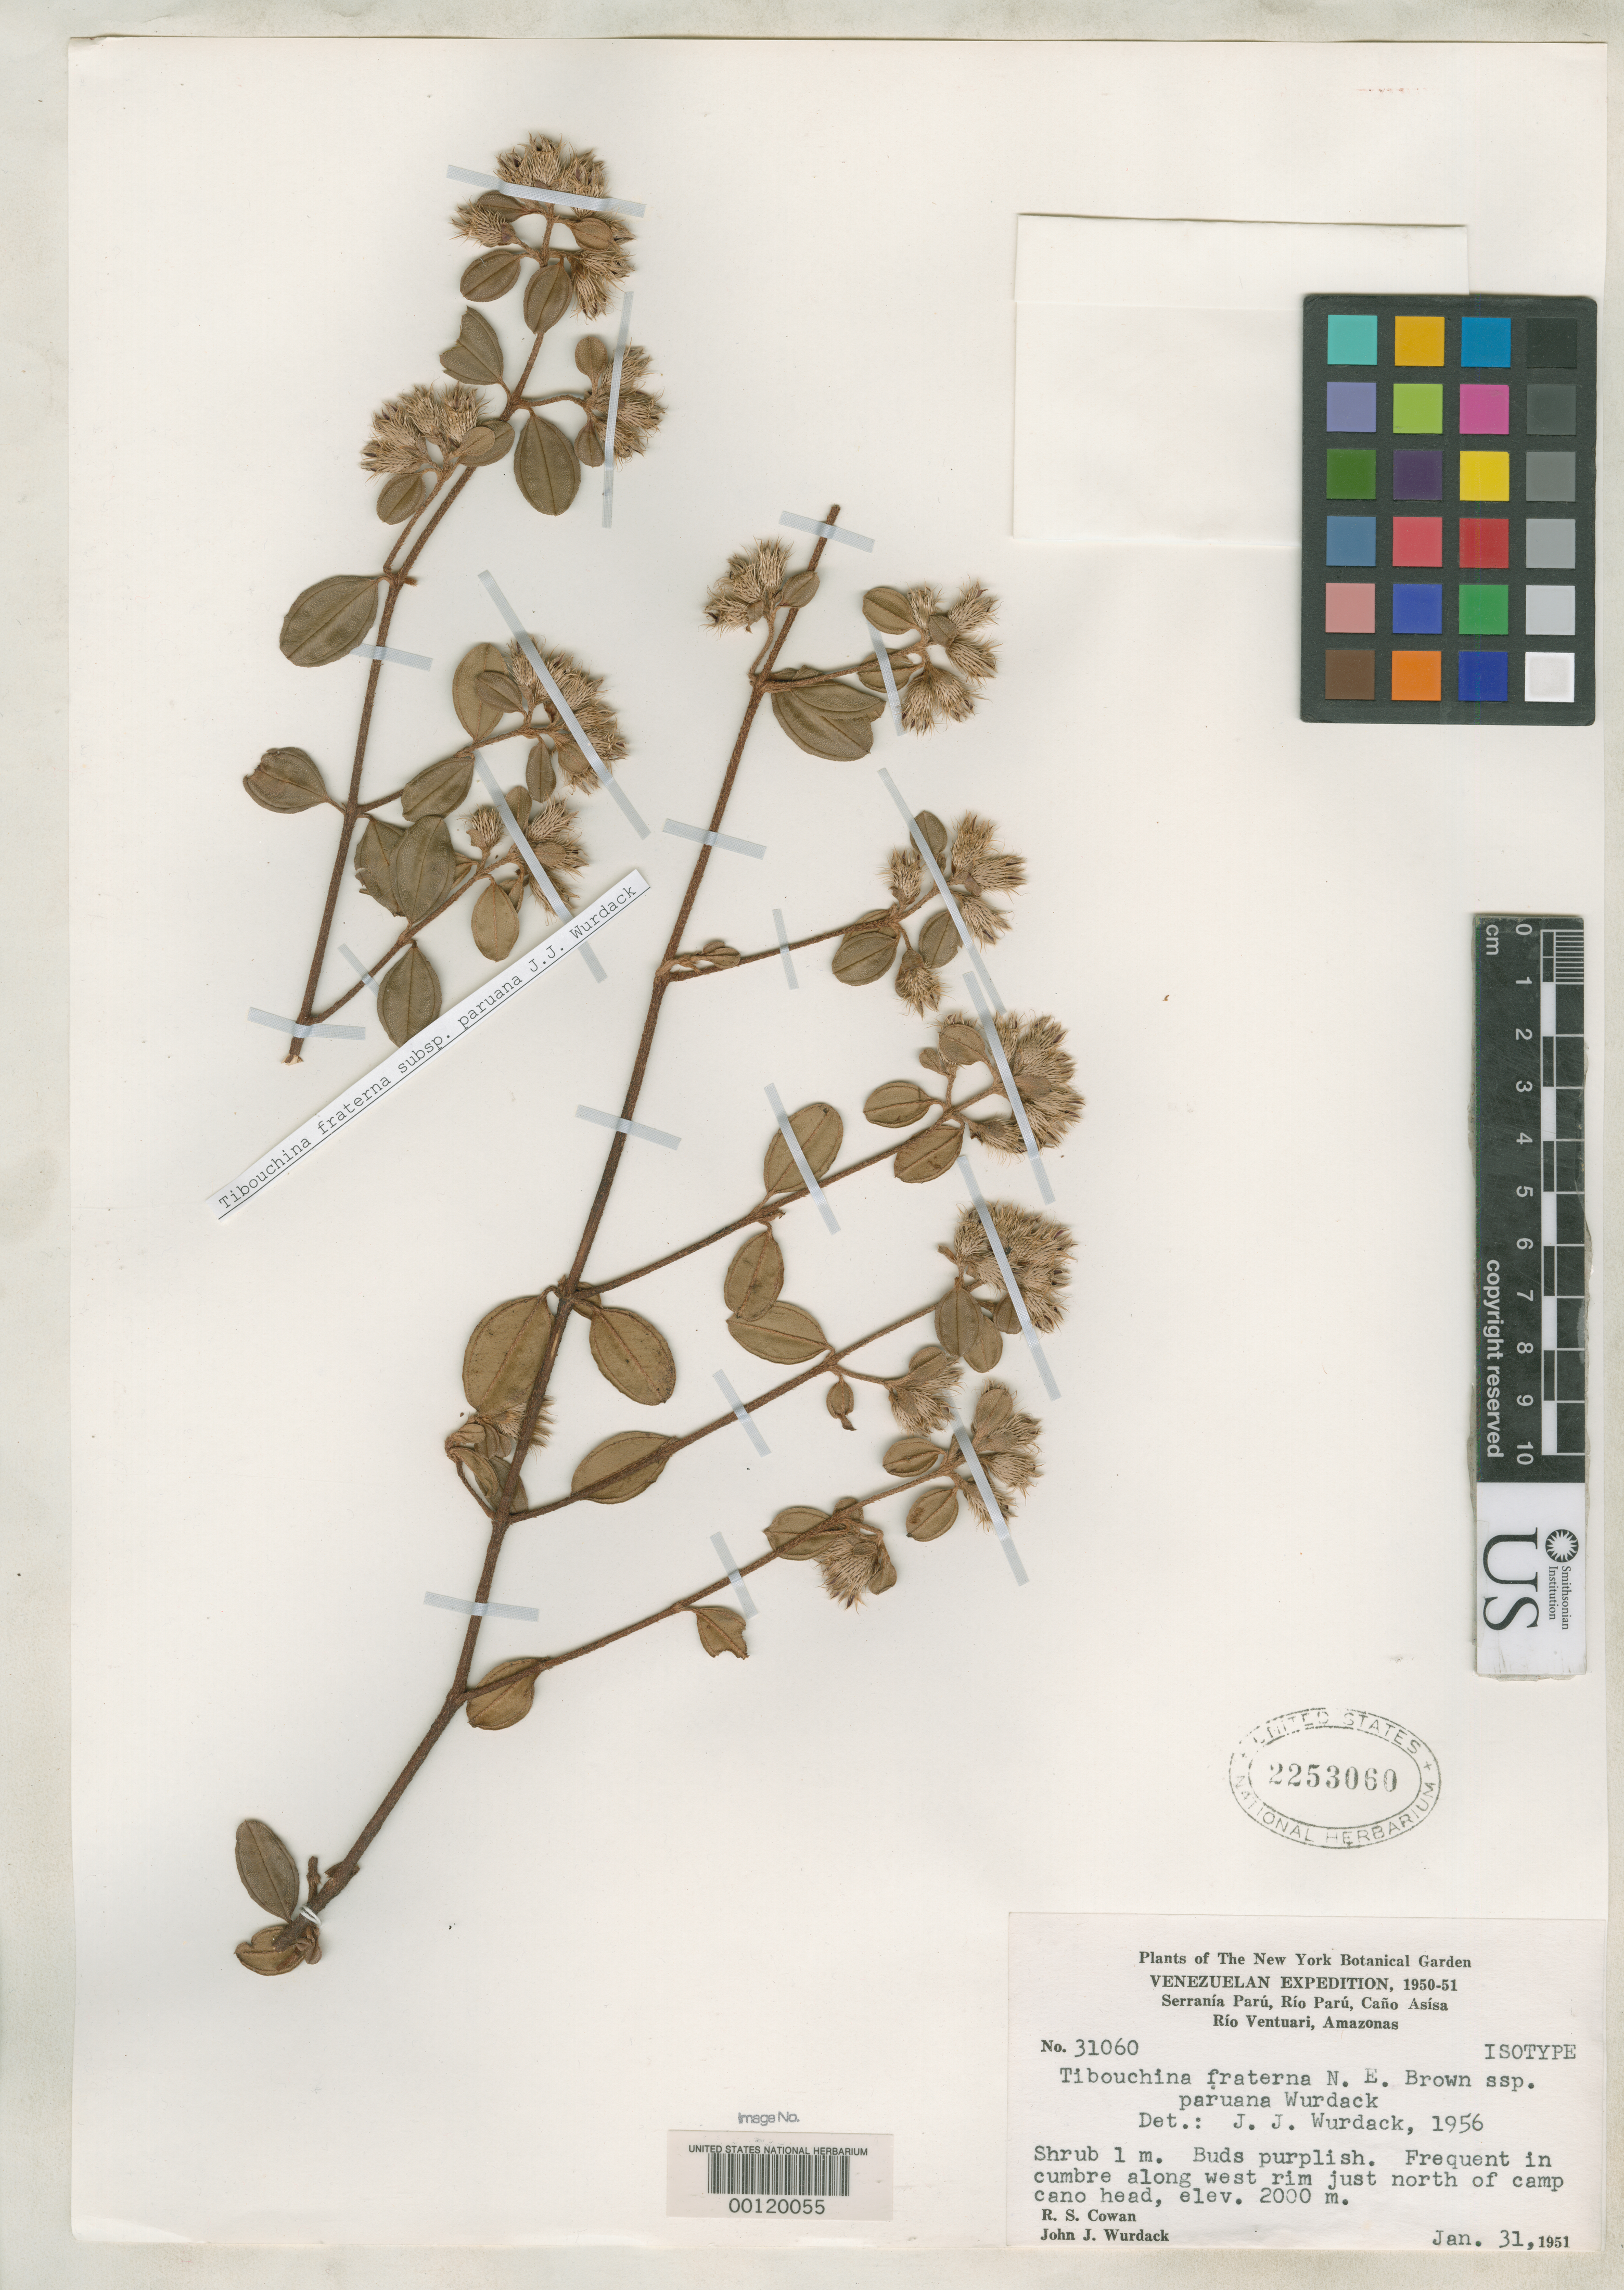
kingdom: Plantae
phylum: Tracheophyta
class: Magnoliopsida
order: Myrtales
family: Melastomataceae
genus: Tibouchina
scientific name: Tibouchina fraterna subsp. paruana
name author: Wurdack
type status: Isotype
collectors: R. S. Cowan & J. J. Wurdack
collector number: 31060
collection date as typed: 31 Jan 1951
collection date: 1951-01-31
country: Venezuela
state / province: Amazonas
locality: Serrania Paru, Rio Paru, Cano Asisa, Rio Ventuari, along west rim.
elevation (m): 2000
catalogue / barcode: US 2253060